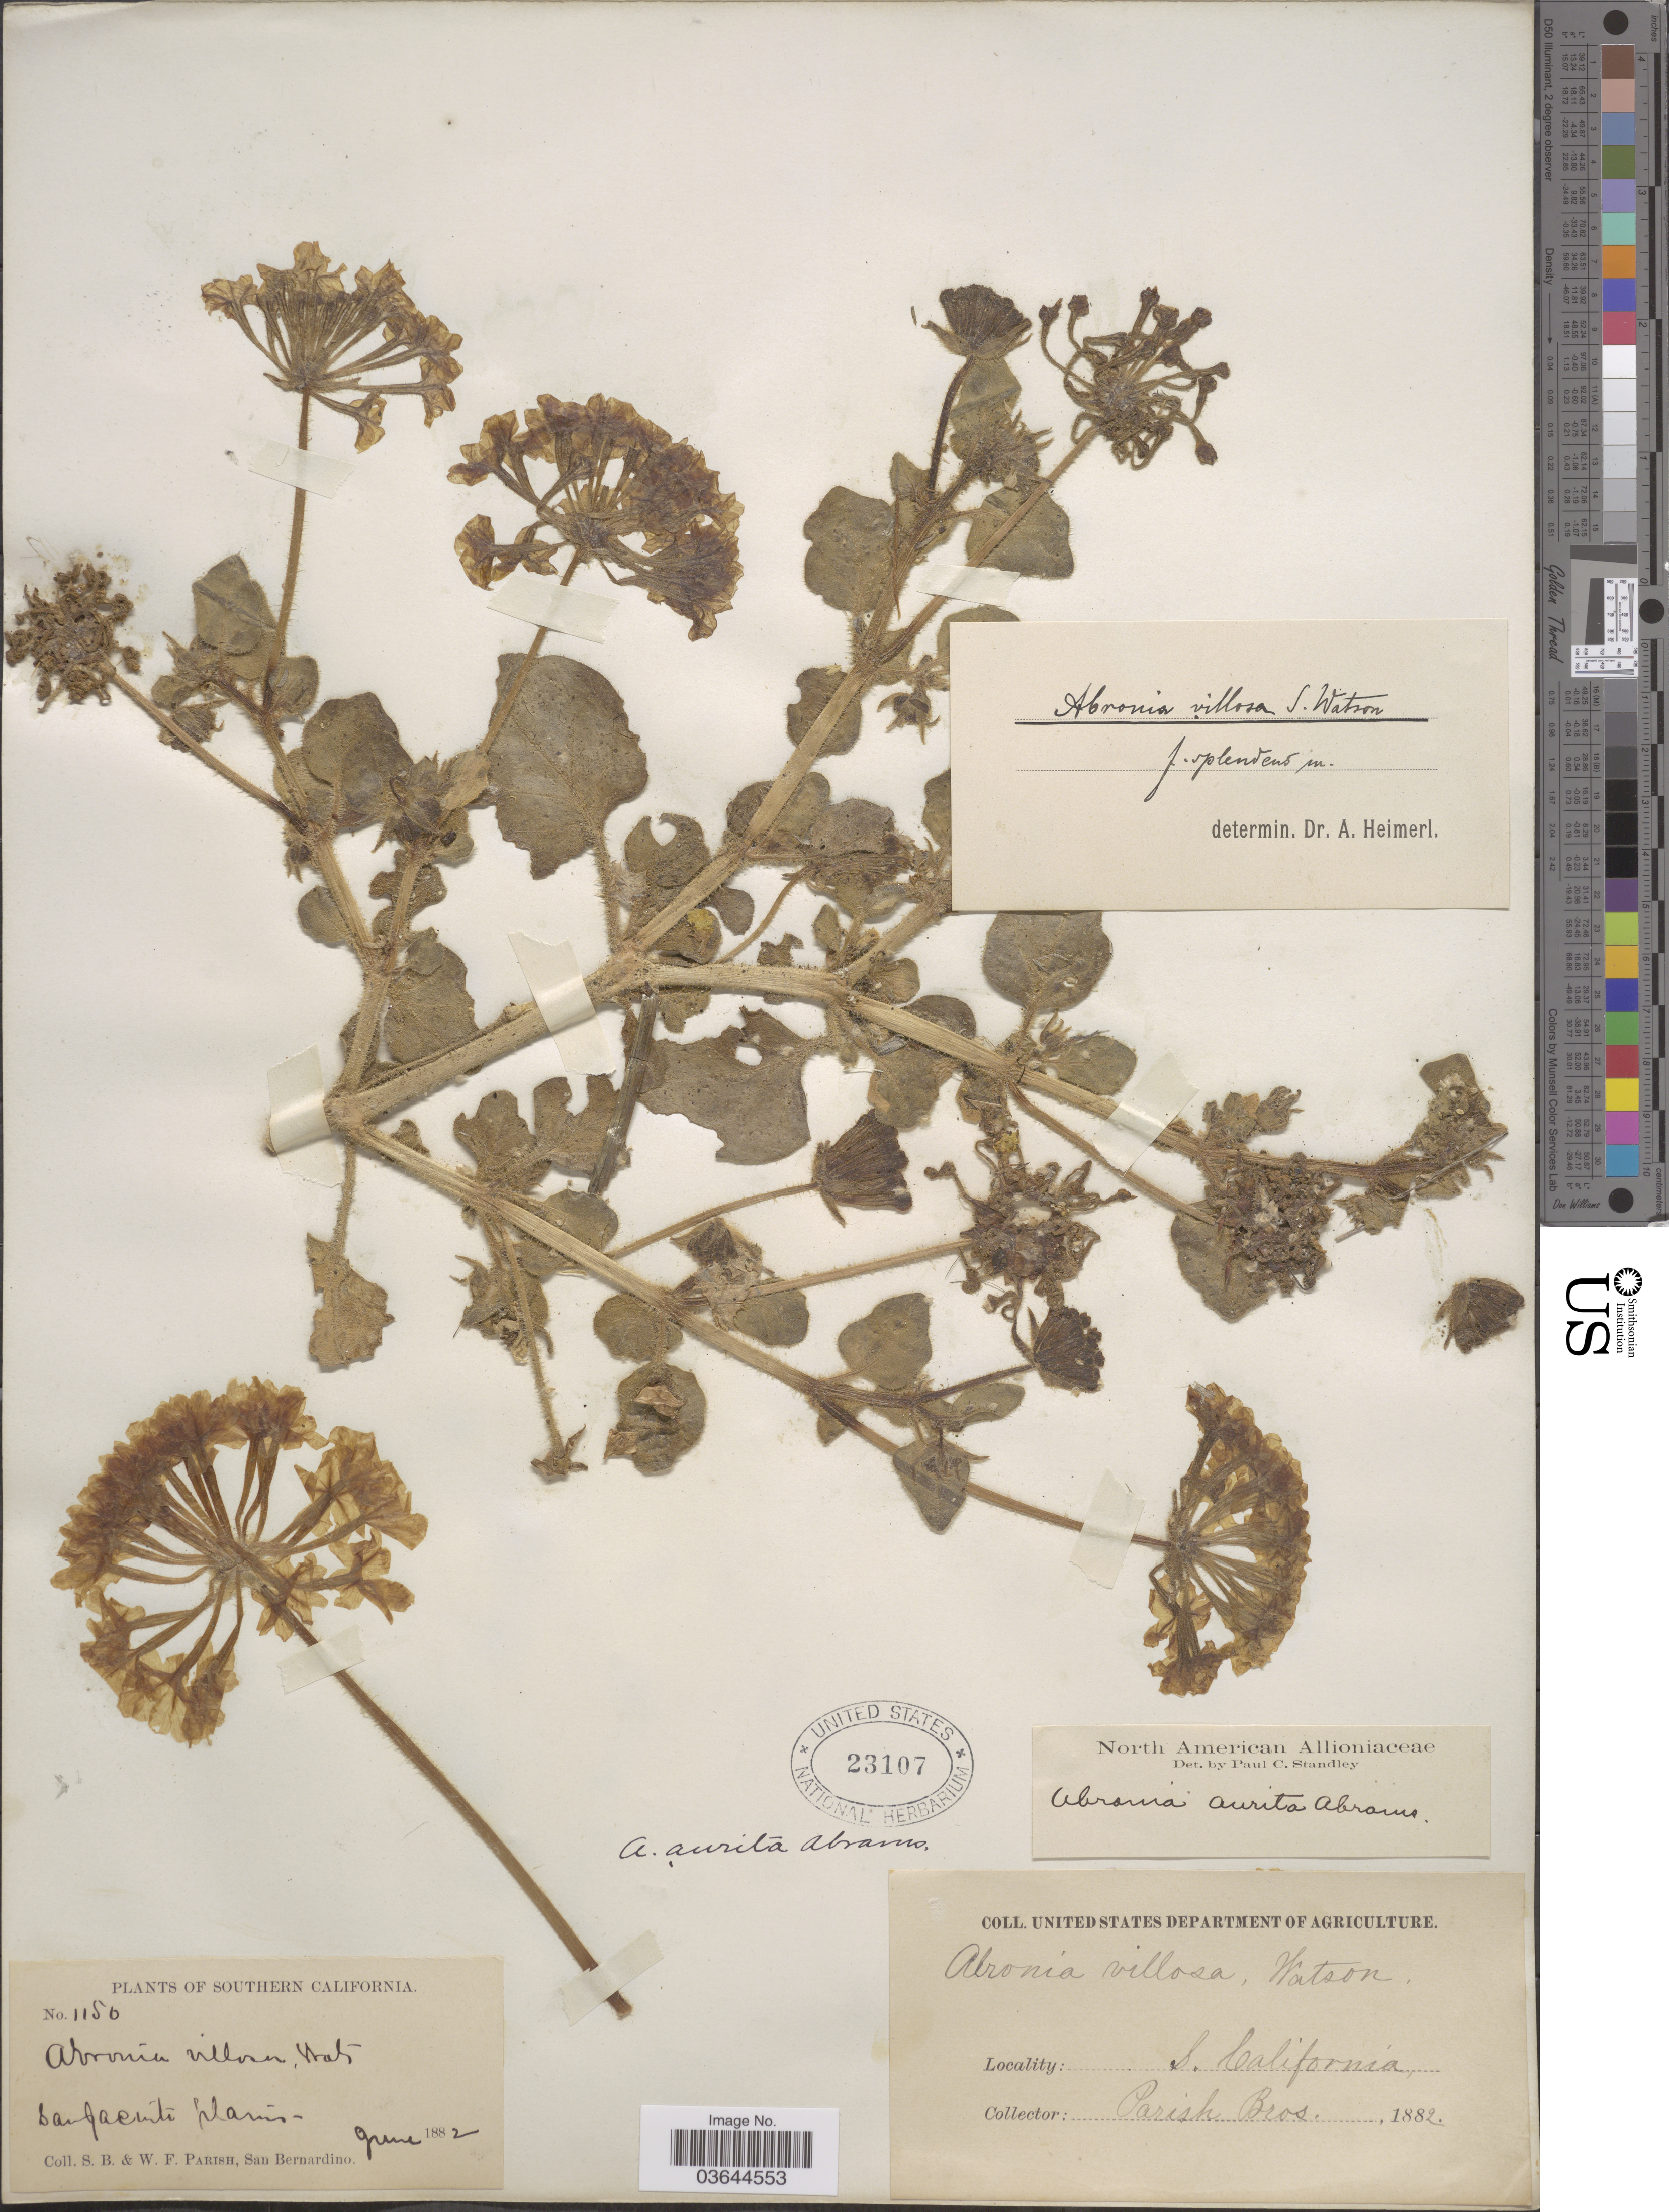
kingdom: Plantae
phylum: Tracheophyta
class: Magnoliopsida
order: Caryophyllales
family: Nyctaginaceae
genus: Abronia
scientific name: Abronia aurita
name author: Abrams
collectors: S. B. Parish & W. F. Parish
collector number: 1150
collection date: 1882-06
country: United States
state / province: California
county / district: Riverside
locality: Southern California. San Jacinto plains.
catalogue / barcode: US 23107